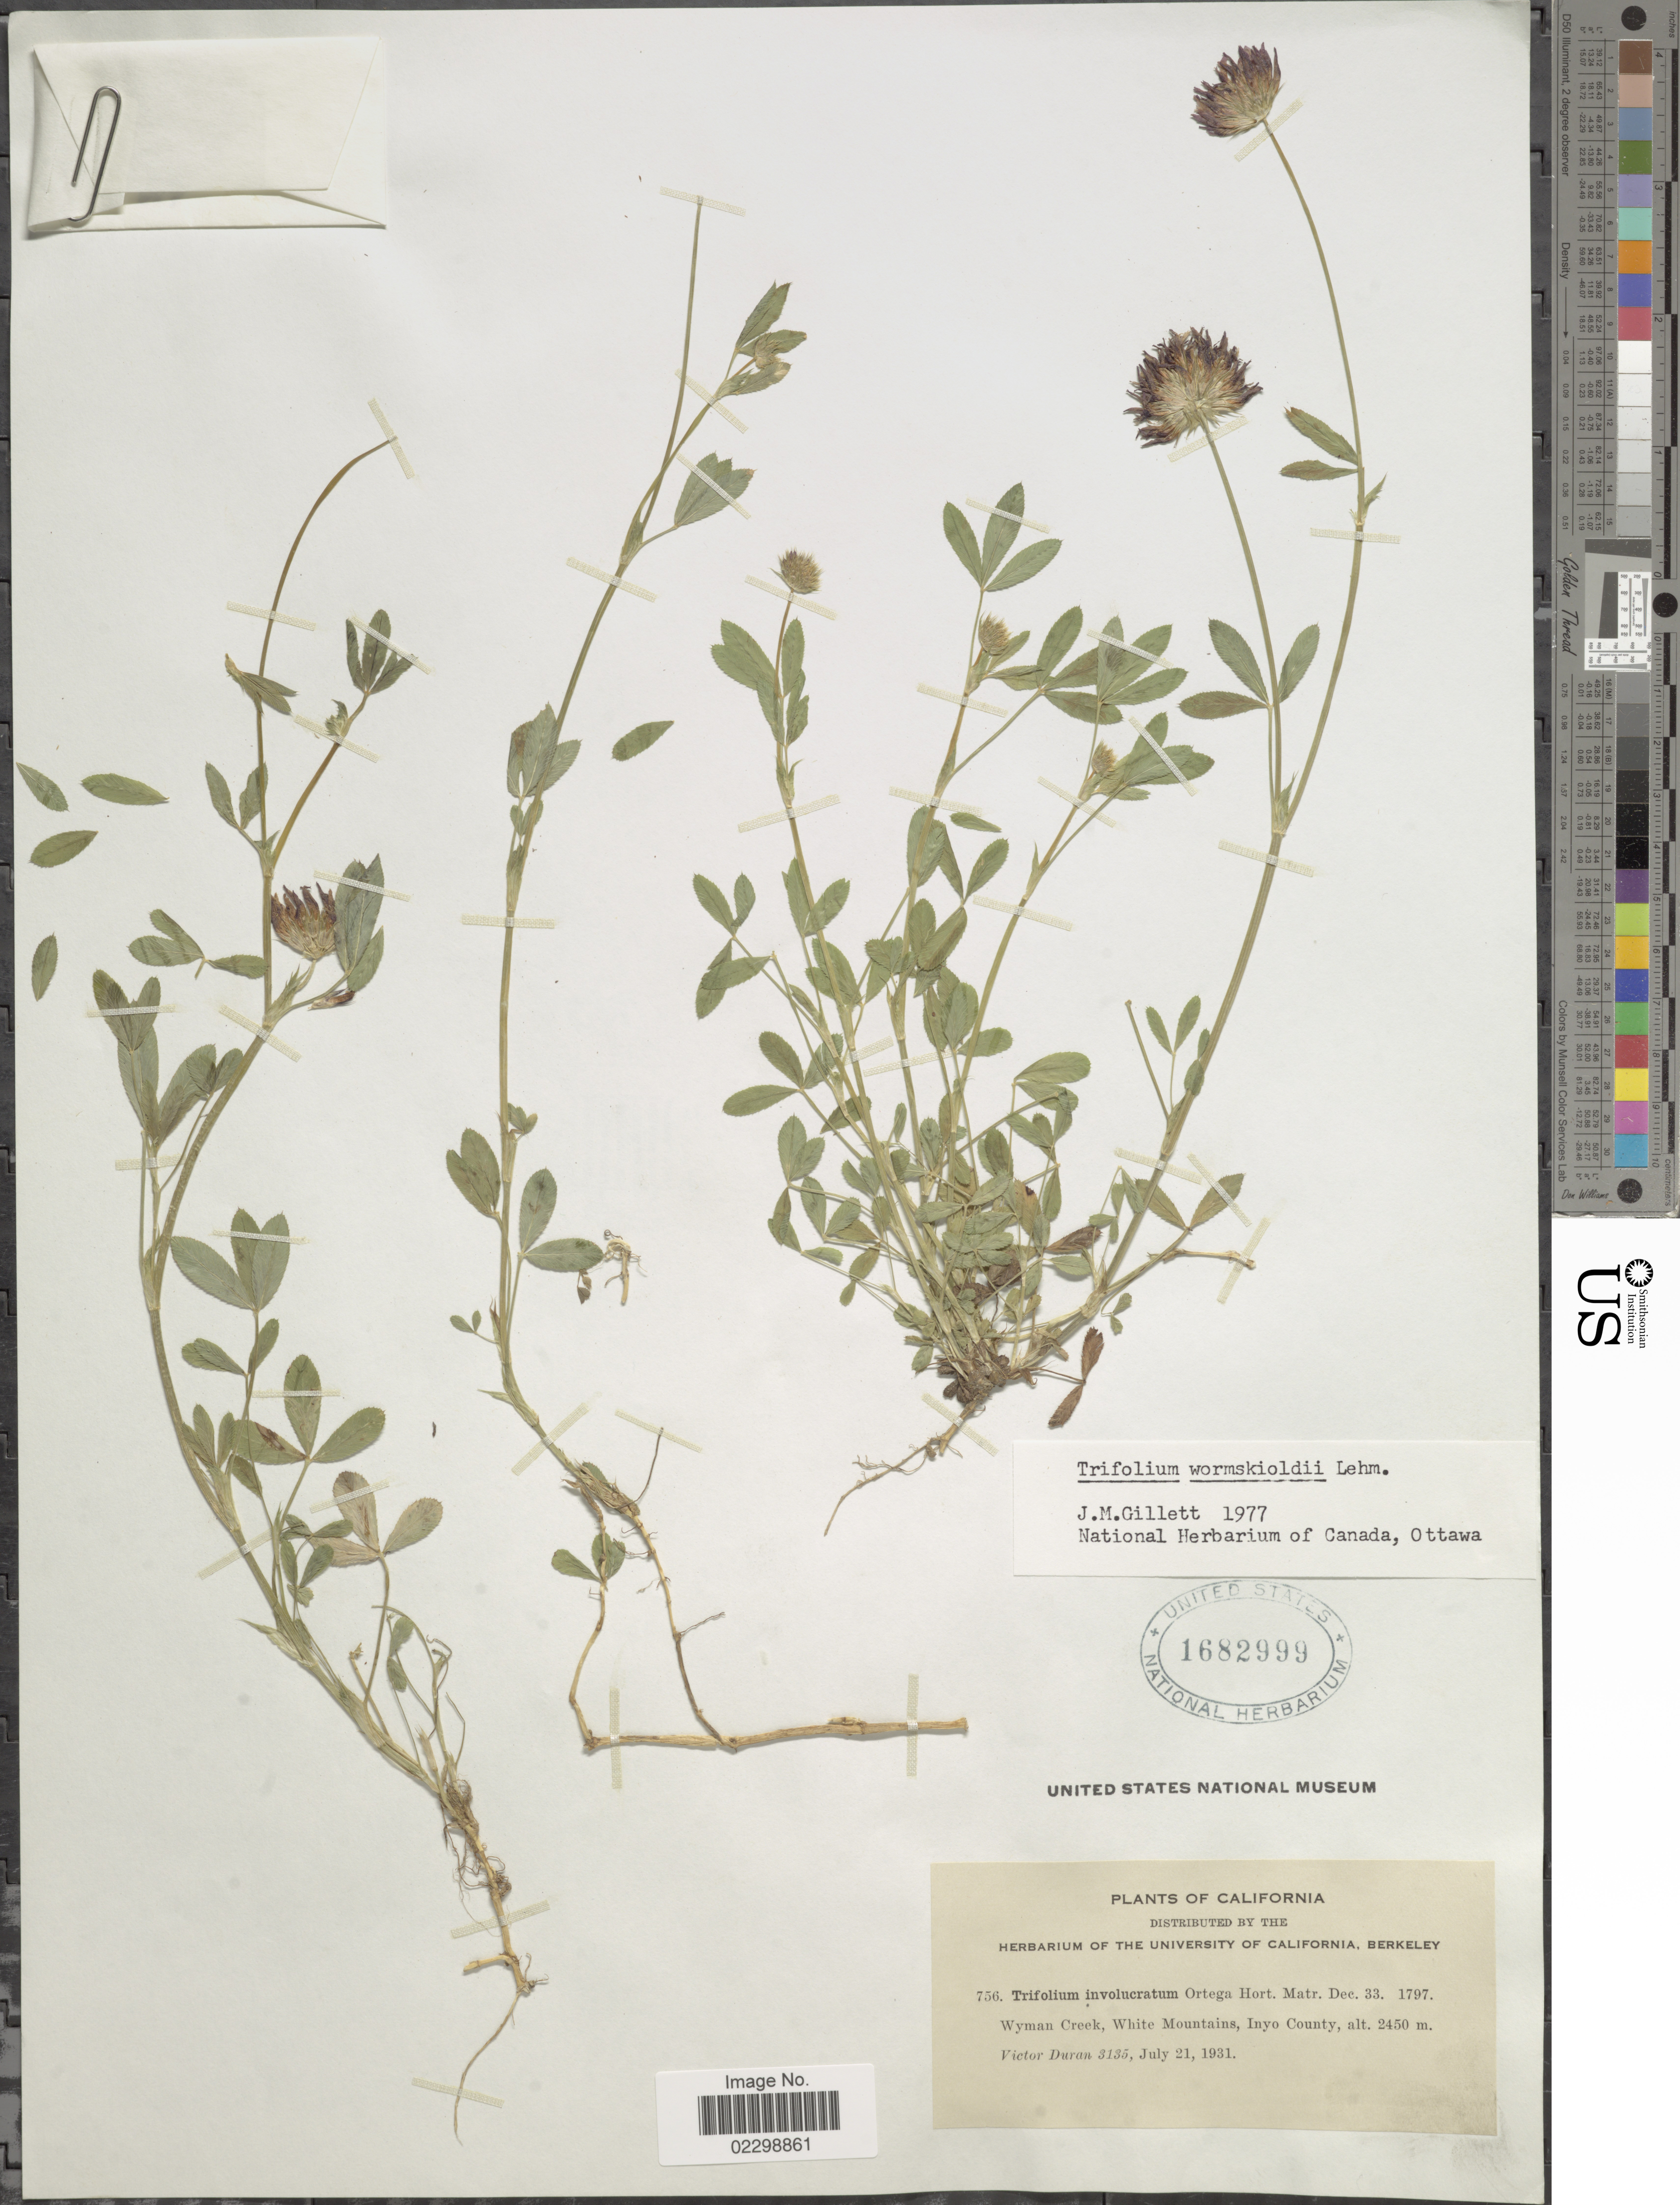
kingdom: Plantae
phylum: Tracheophyta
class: Magnoliopsida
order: Fabales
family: Fabaceae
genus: Trifolium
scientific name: Trifolium wormskioldii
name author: Lehm.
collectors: V. Duran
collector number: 756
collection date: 1931-07-21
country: United States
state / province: California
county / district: Inyo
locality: Wymon Creek, White Mountains, Inyo County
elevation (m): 2450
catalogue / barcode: US 16829999